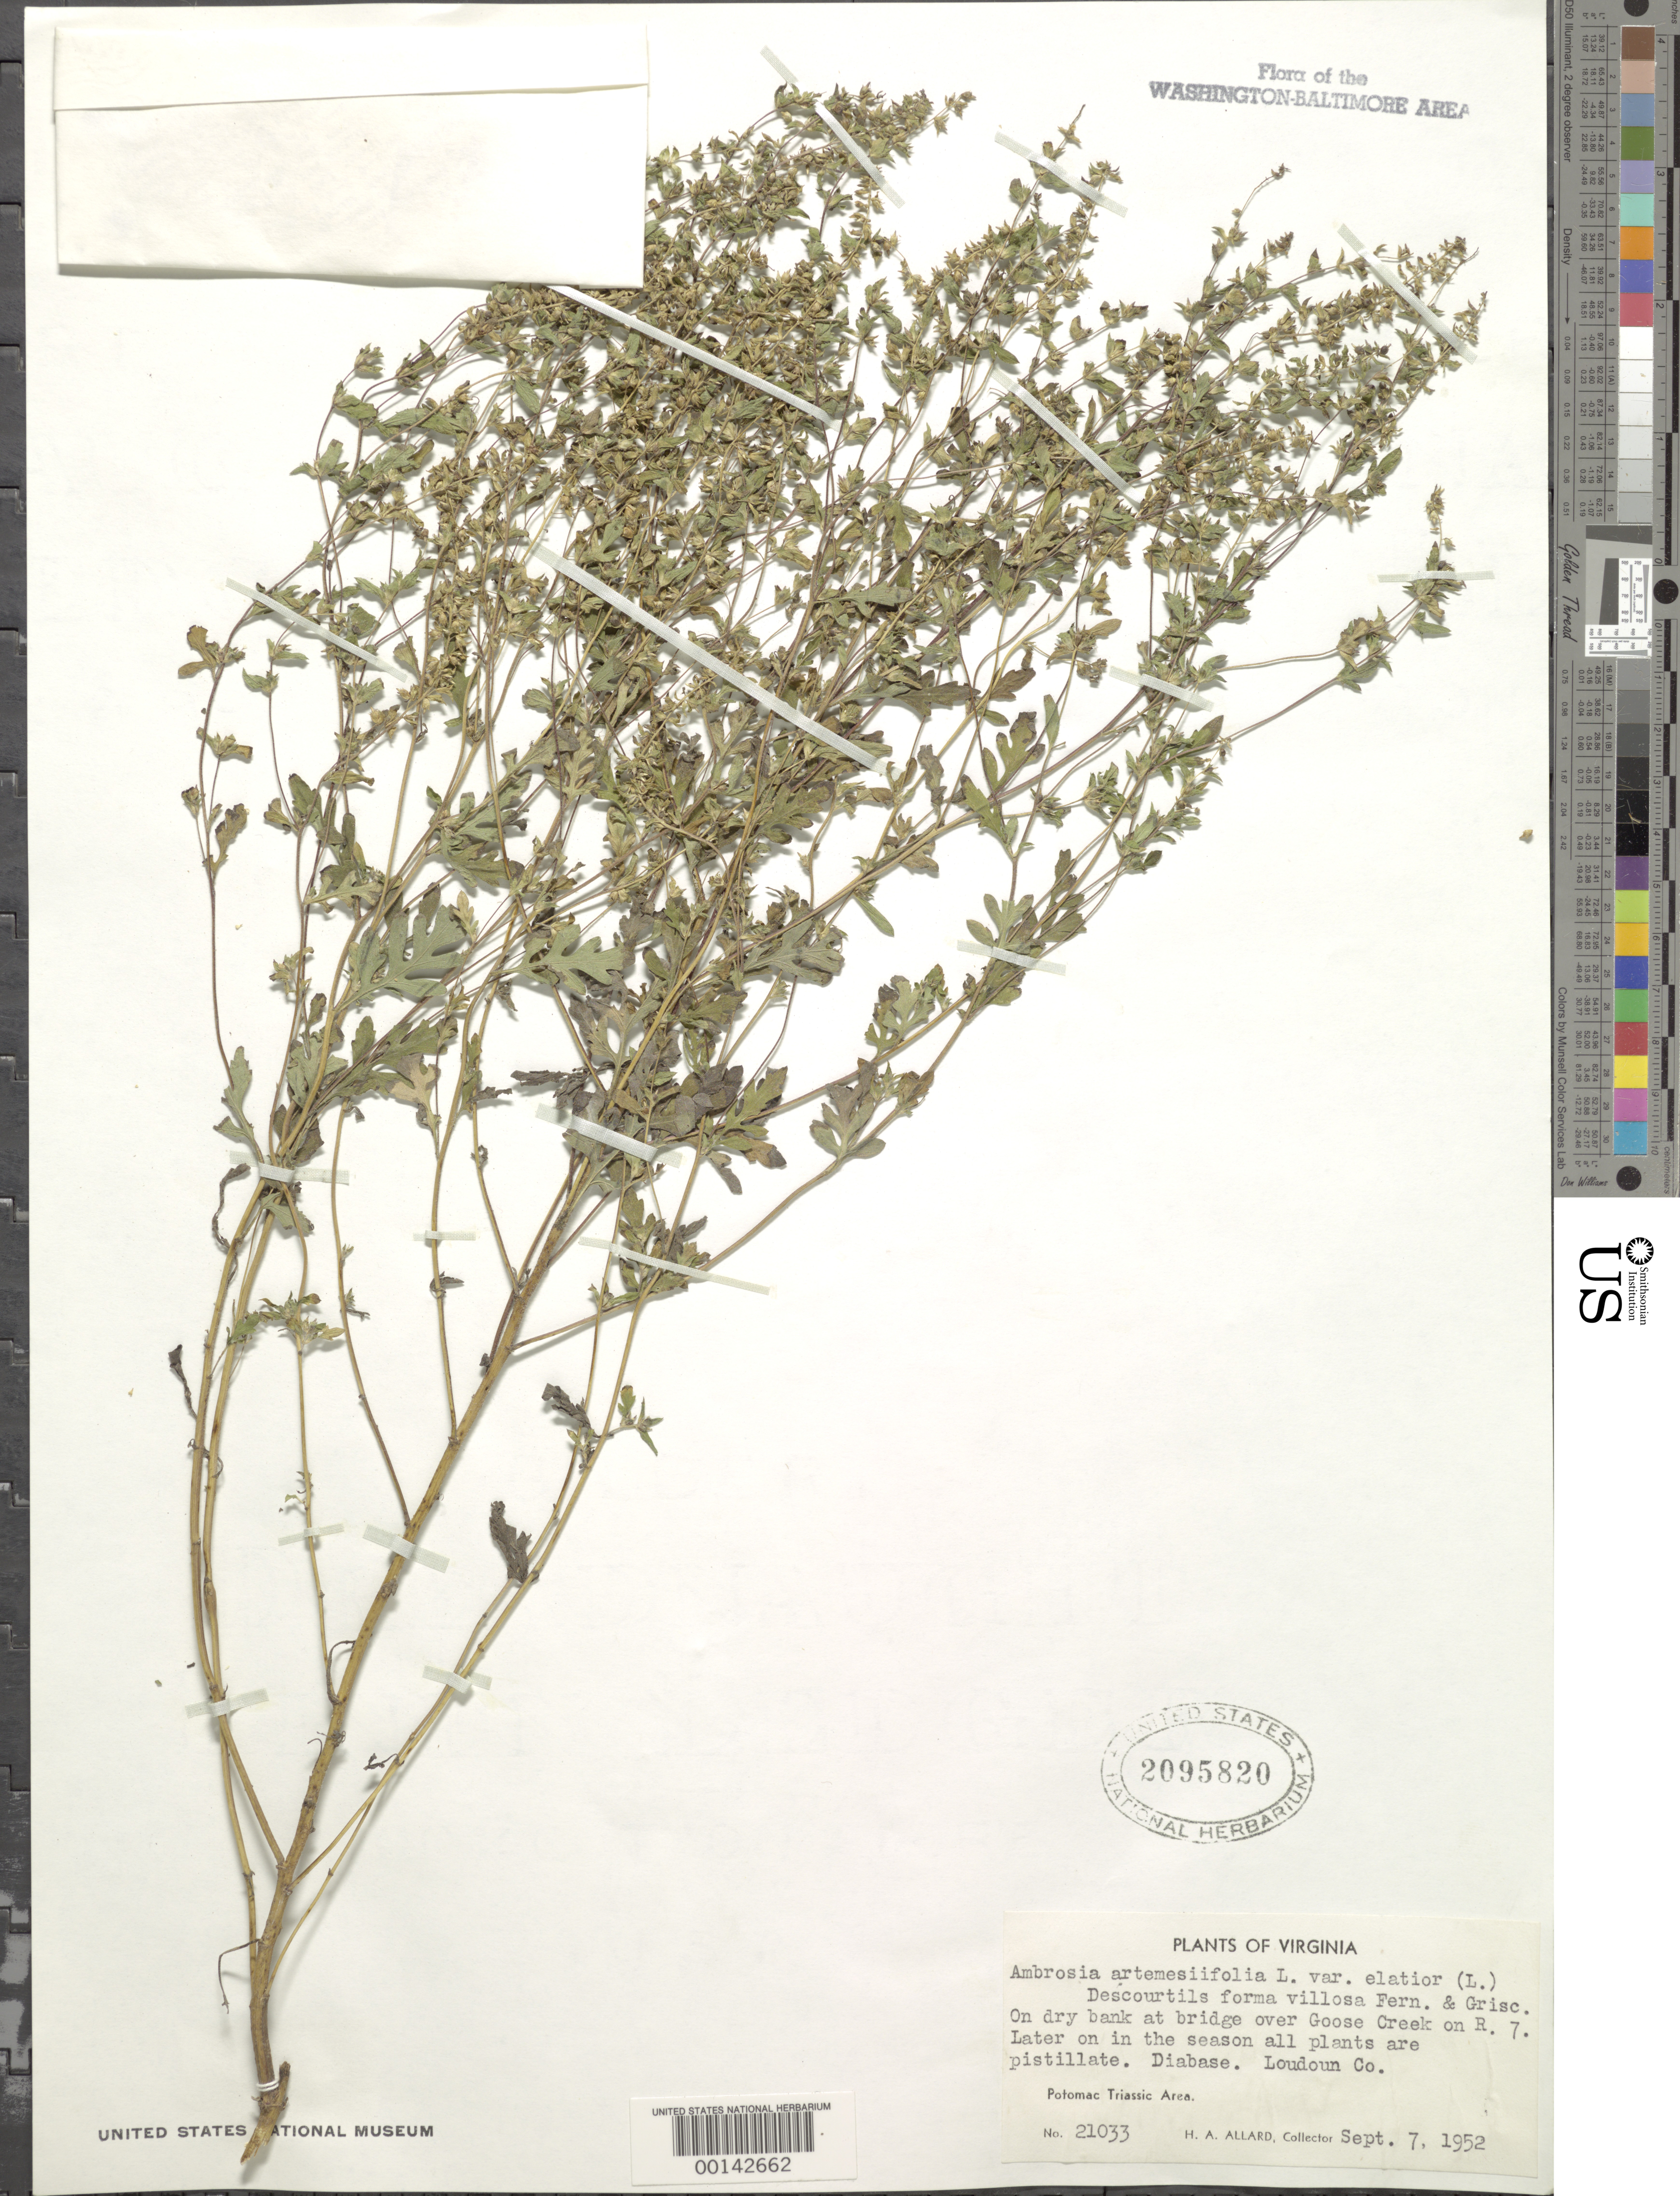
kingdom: Plantae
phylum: Tracheophyta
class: Magnoliopsida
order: Asterales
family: Asteraceae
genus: Ambrosia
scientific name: Ambrosia artemisiifolia var. elatior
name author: (L.) Descourt.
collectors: H. A. Allard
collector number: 21033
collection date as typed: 07 Sep 1952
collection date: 1952-09-07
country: United States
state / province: Virginia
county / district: Loudoun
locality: Goose Creek Bridge Rt. 7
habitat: Dry bank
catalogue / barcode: US 2095820